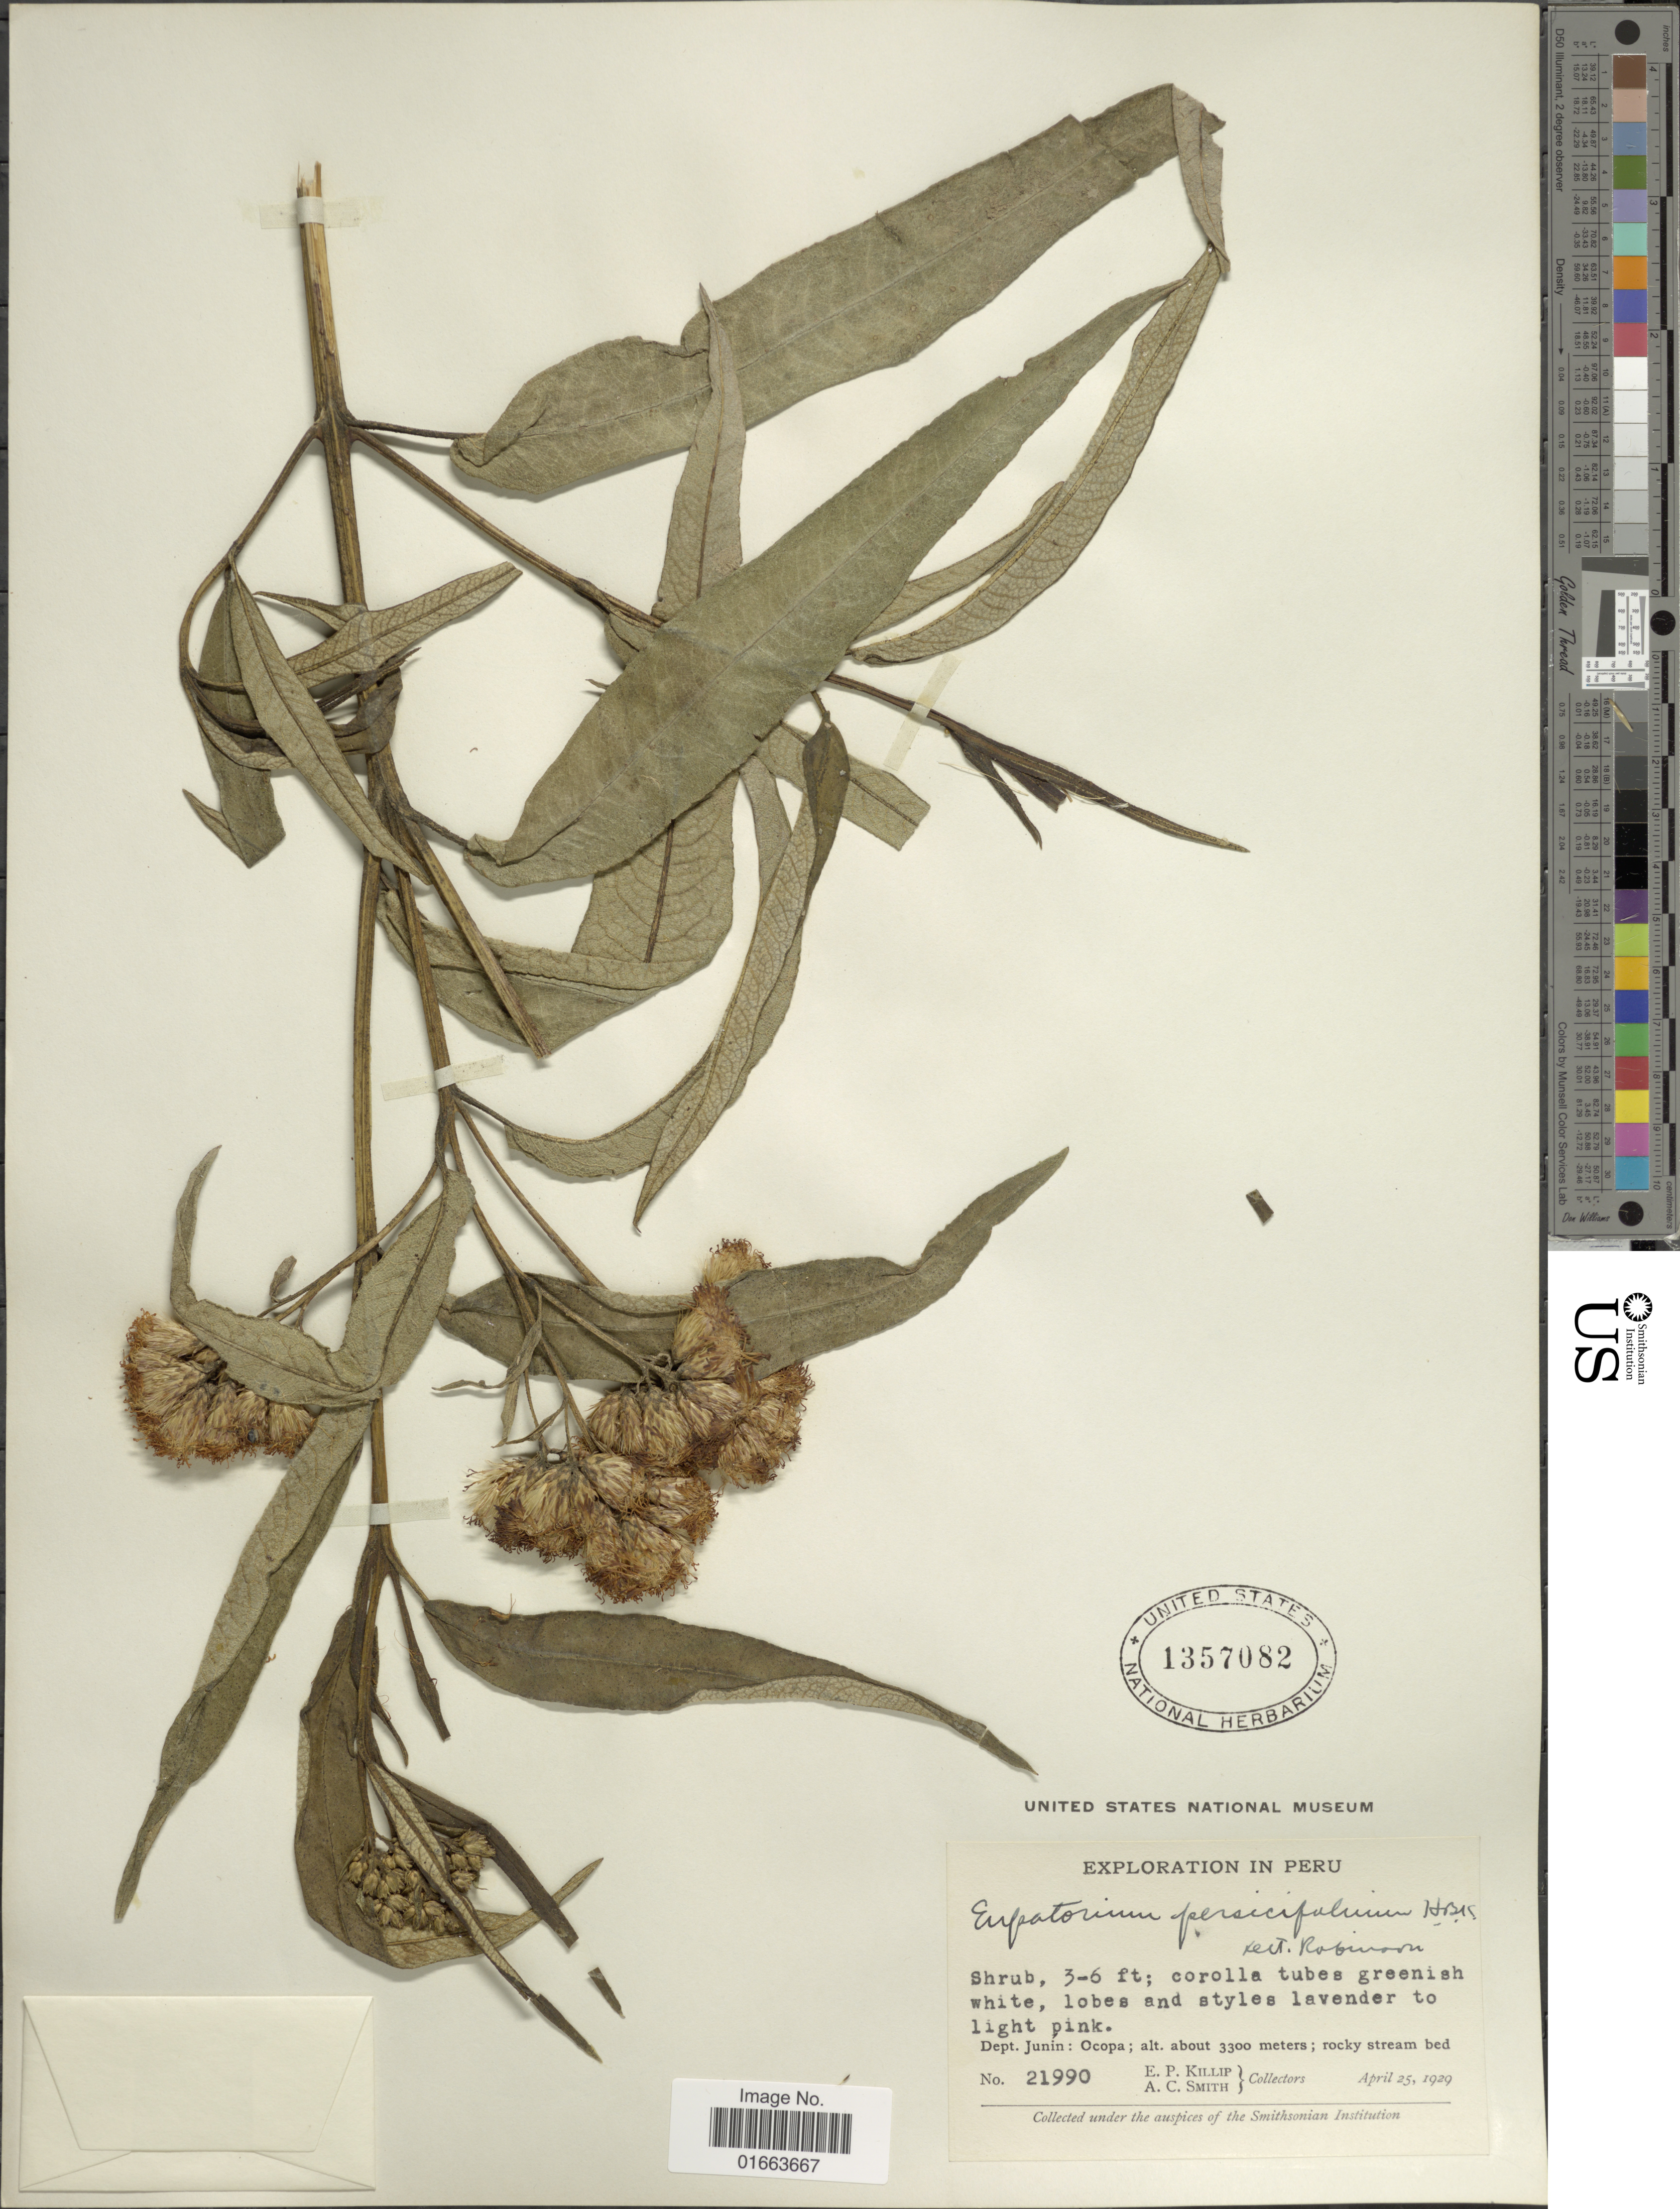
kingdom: Plantae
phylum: Tracheophyta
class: Magnoliopsida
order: Asterales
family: Asteraceae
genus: Aristeguietia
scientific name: Aristeguietia discolor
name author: (DC.) R.M. King & H. Rob.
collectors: E. P. Killip & A. C. Smith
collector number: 21990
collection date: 1929-04-25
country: Peru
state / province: Junín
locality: Ocopa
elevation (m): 3300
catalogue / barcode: US 1357082